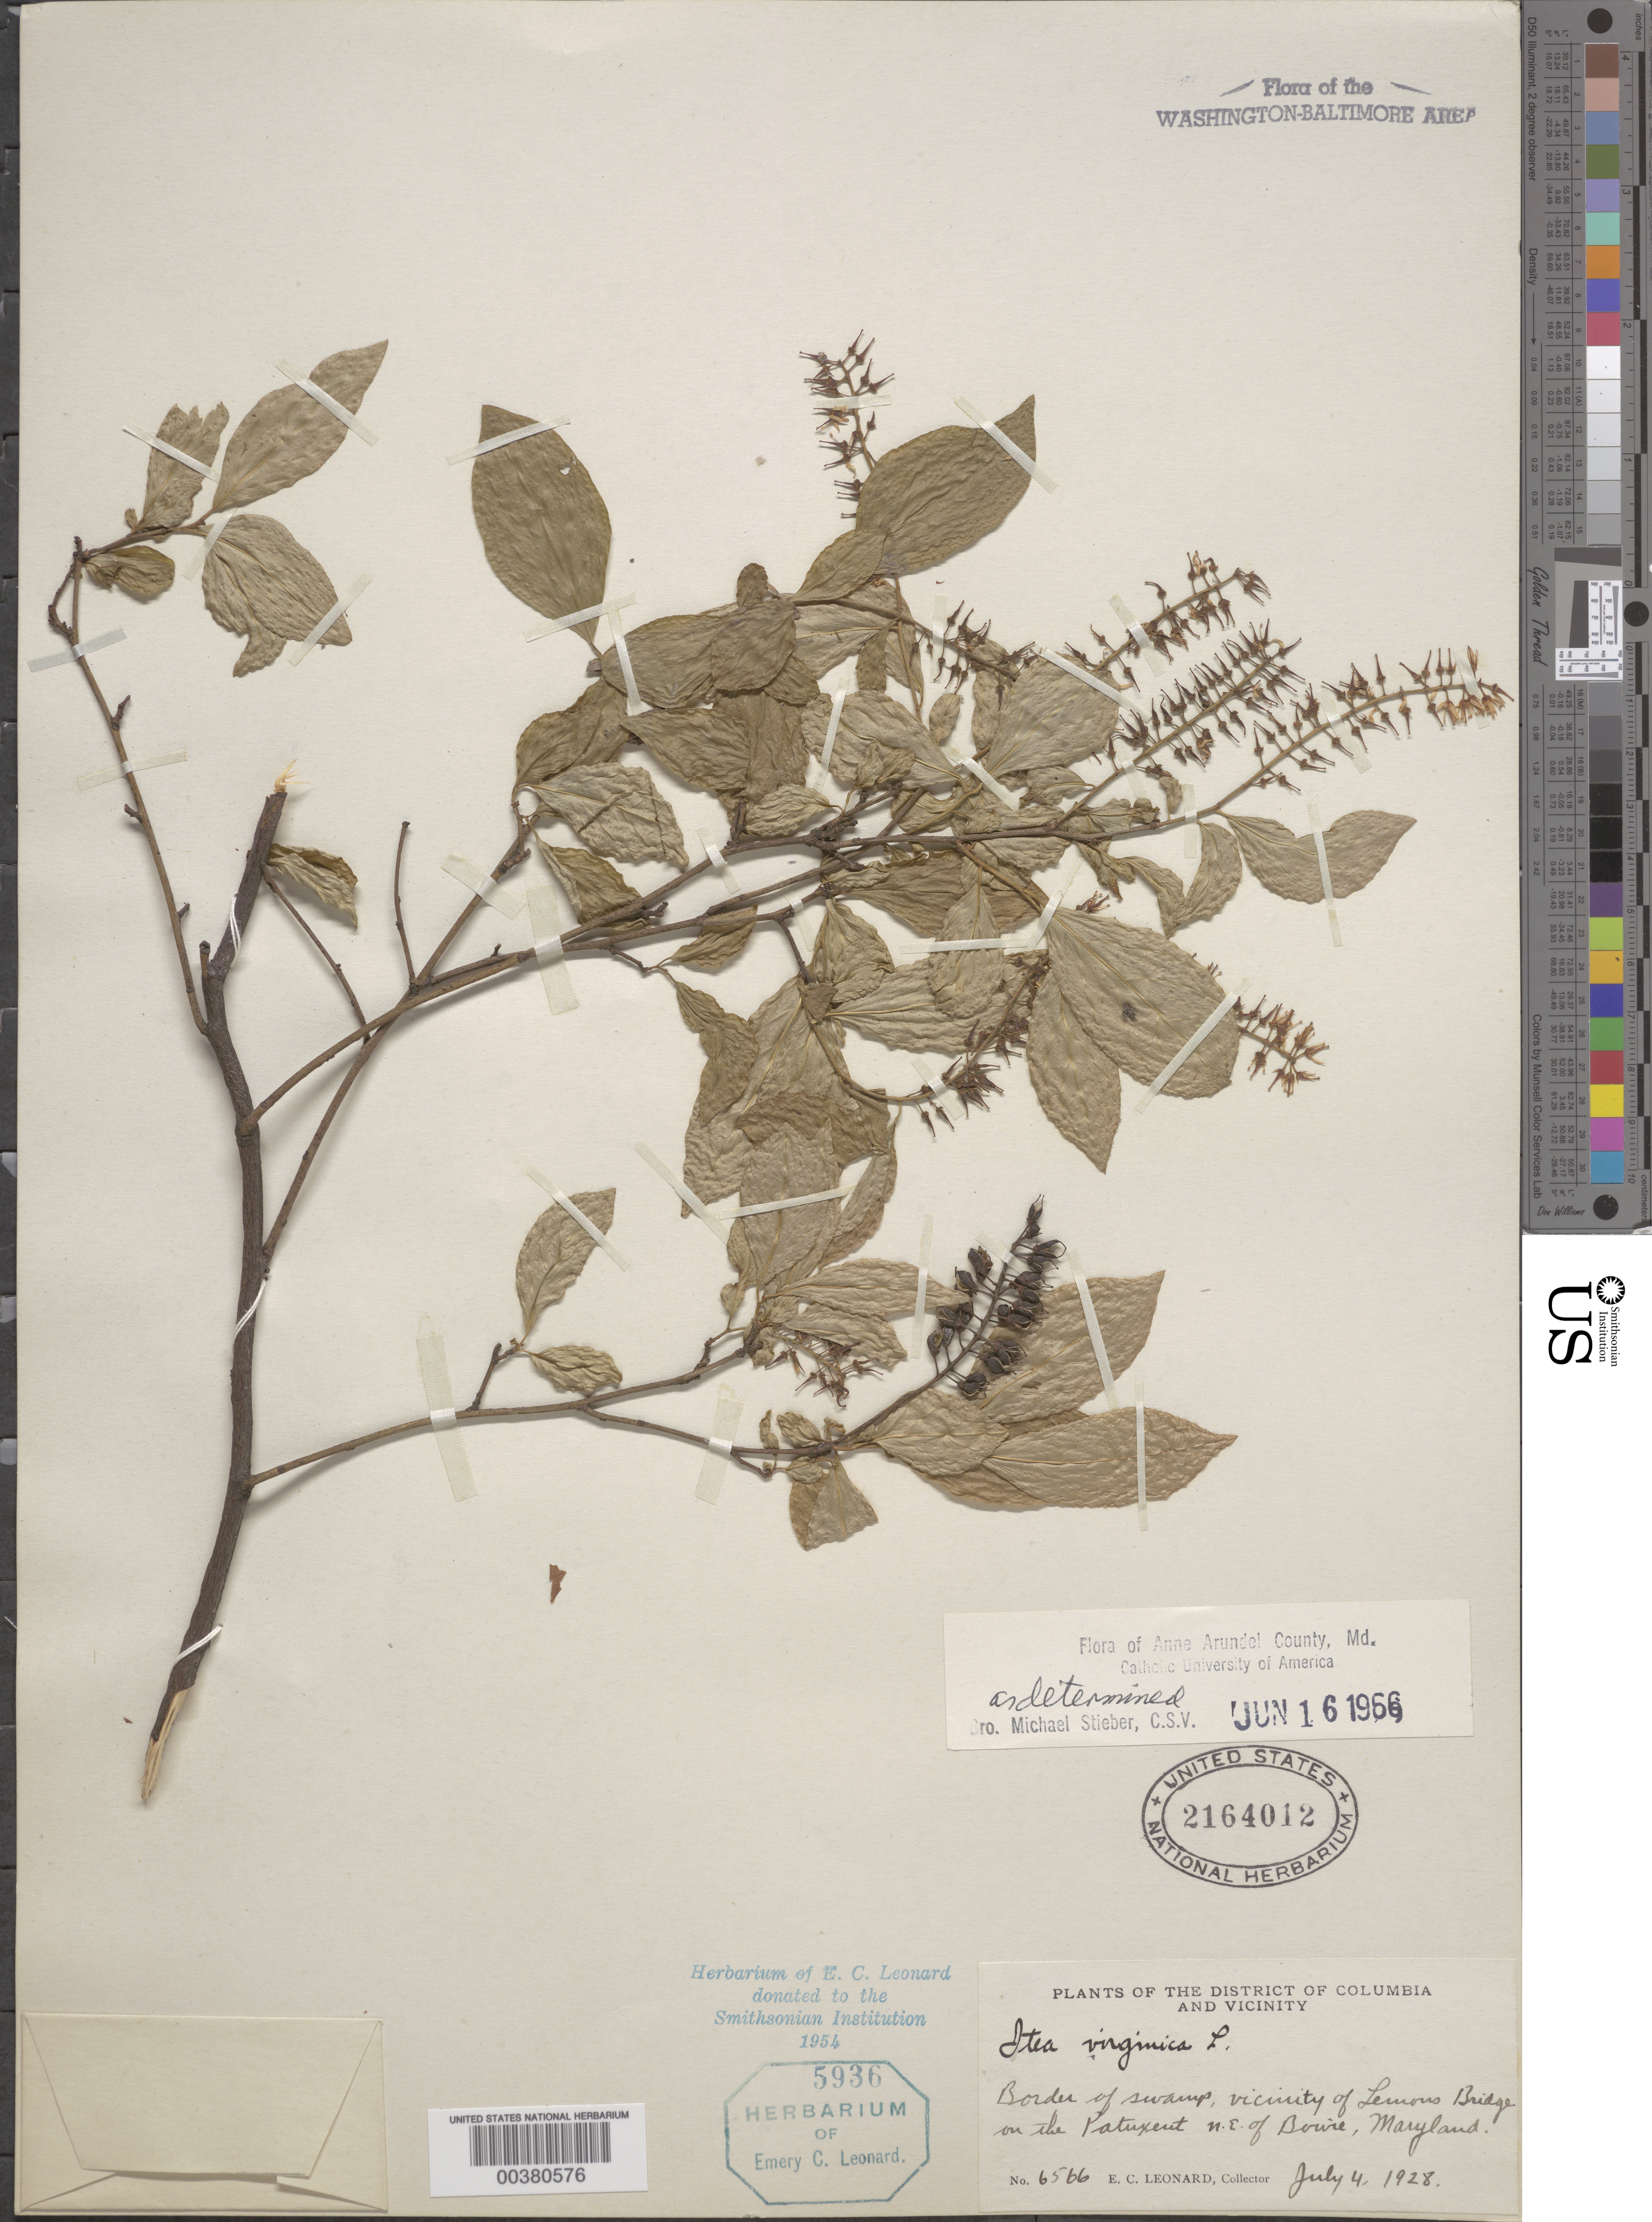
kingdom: Plantae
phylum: Tracheophyta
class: Magnoliopsida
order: Saxifragales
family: Iteaceae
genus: Itea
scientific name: Itea virginica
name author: L.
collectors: E. C. Leonard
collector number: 6566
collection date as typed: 04 Jul 1928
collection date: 1928-07-04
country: United States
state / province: Maryland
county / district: Prince George's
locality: Lemons Bridge, Patuxent River, northeast of Bowie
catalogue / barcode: US 2164012